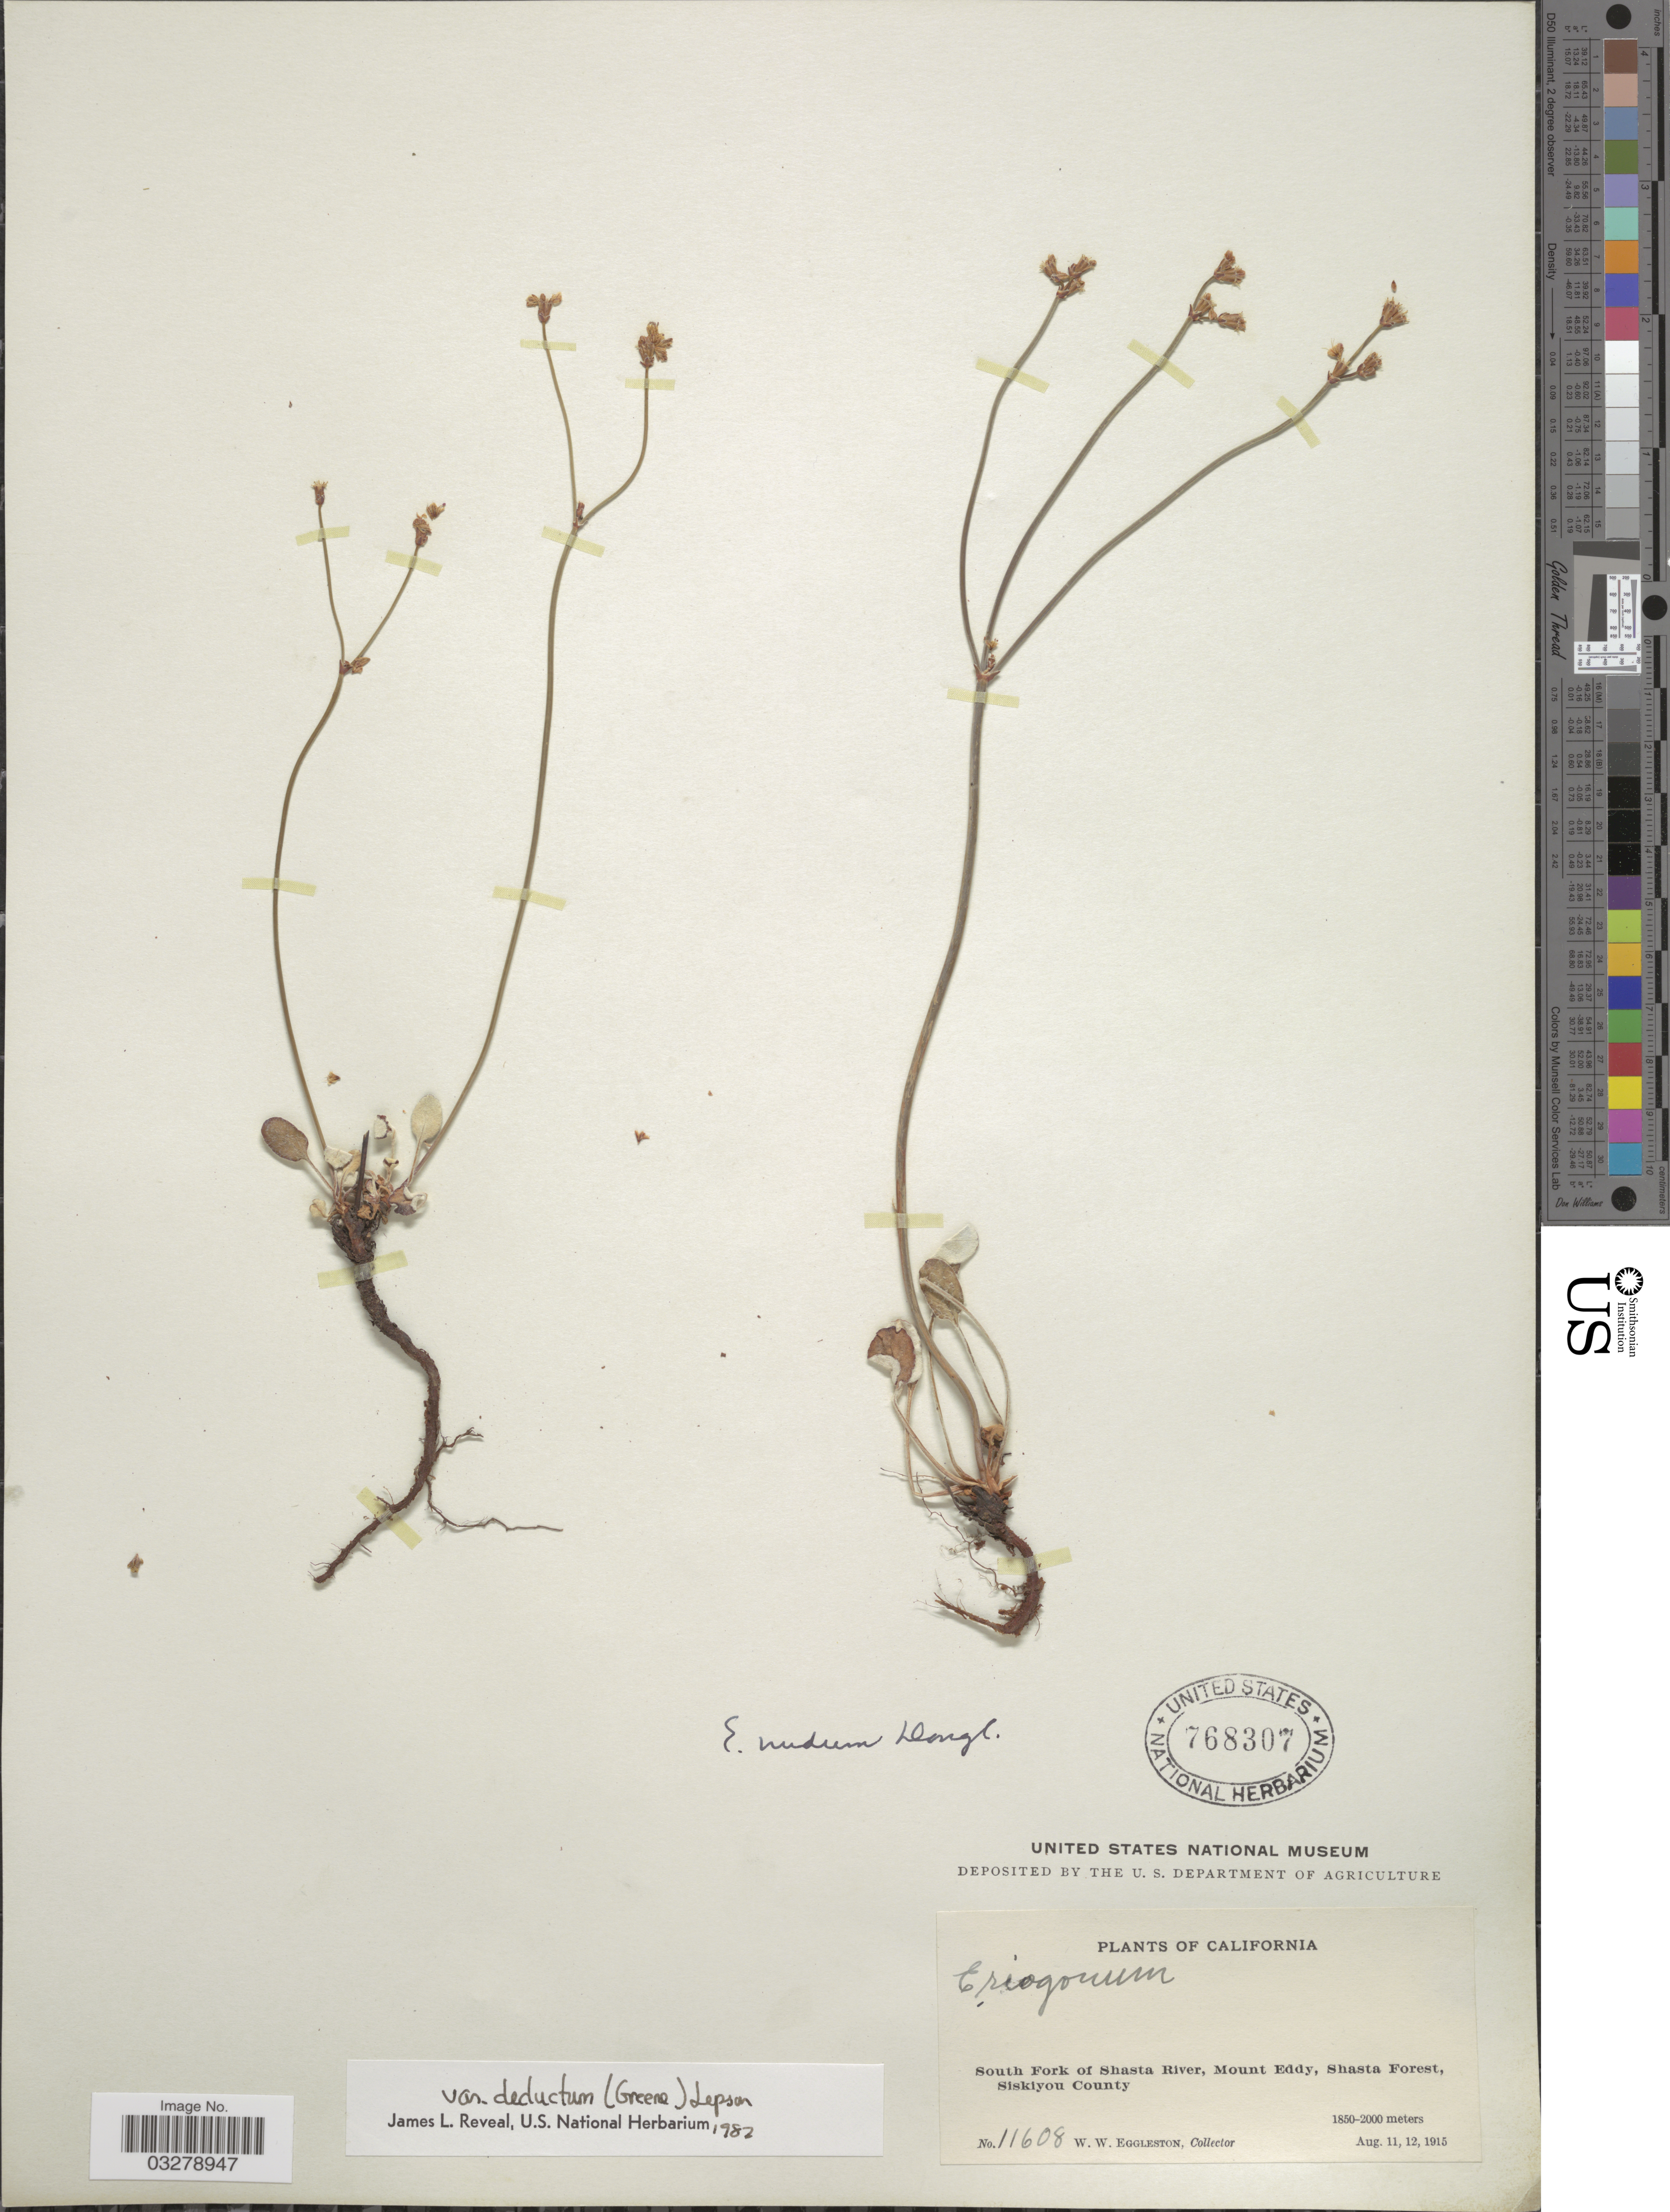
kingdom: Plantae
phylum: Tracheophyta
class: Magnoliopsida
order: Caryophyllales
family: Polygonaceae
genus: Eriogonum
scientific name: Eriogonum nudum var. deductum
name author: (Greene) Jeps.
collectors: W. W. Eggleston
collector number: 11608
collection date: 1915-08-11/1915-08-12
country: United States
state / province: California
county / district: Siskiyou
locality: South Fork of Shasta River, Mount Eddy, Shasta Forest, Siskiyou County.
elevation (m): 1850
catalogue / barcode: US 768307